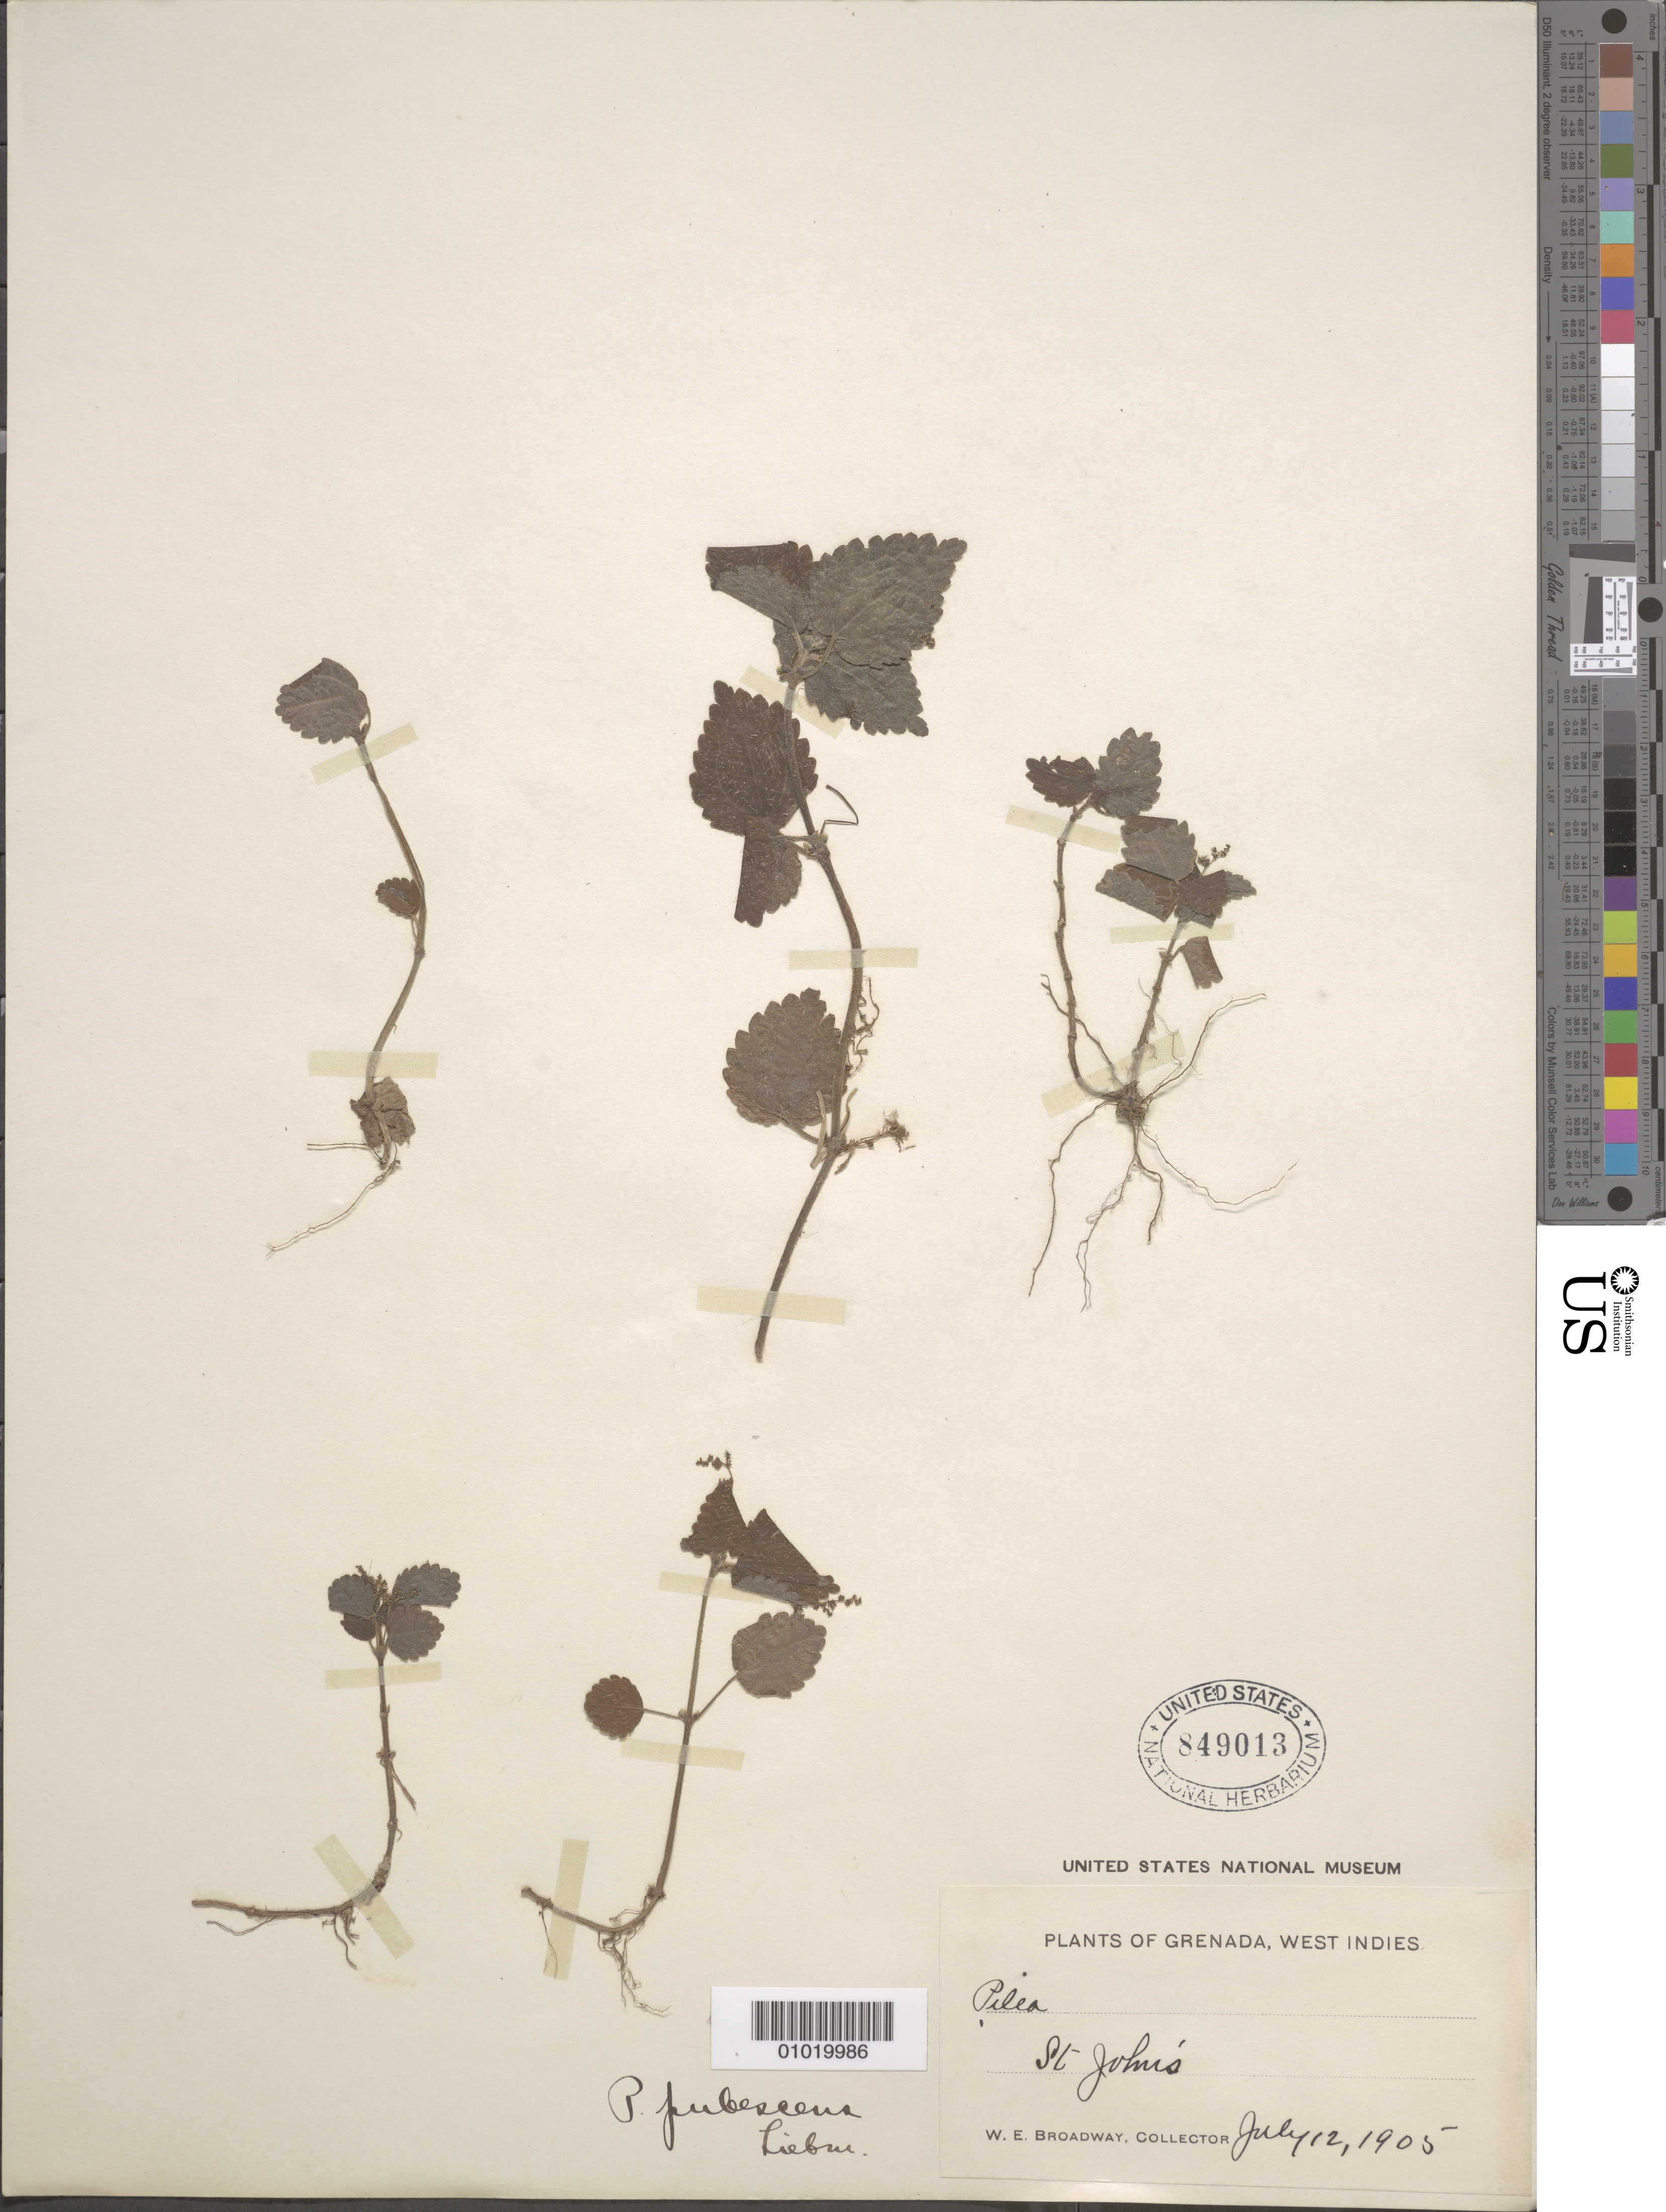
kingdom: Plantae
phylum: Tracheophyta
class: Magnoliopsida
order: Rosales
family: Urticaceae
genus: Pilea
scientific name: Pilea pubescens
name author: Liebm.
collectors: W. E. Broadway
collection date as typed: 12 Jul 1905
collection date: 1905-07-12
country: Grenada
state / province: Saint John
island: Grenada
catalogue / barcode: US 849013